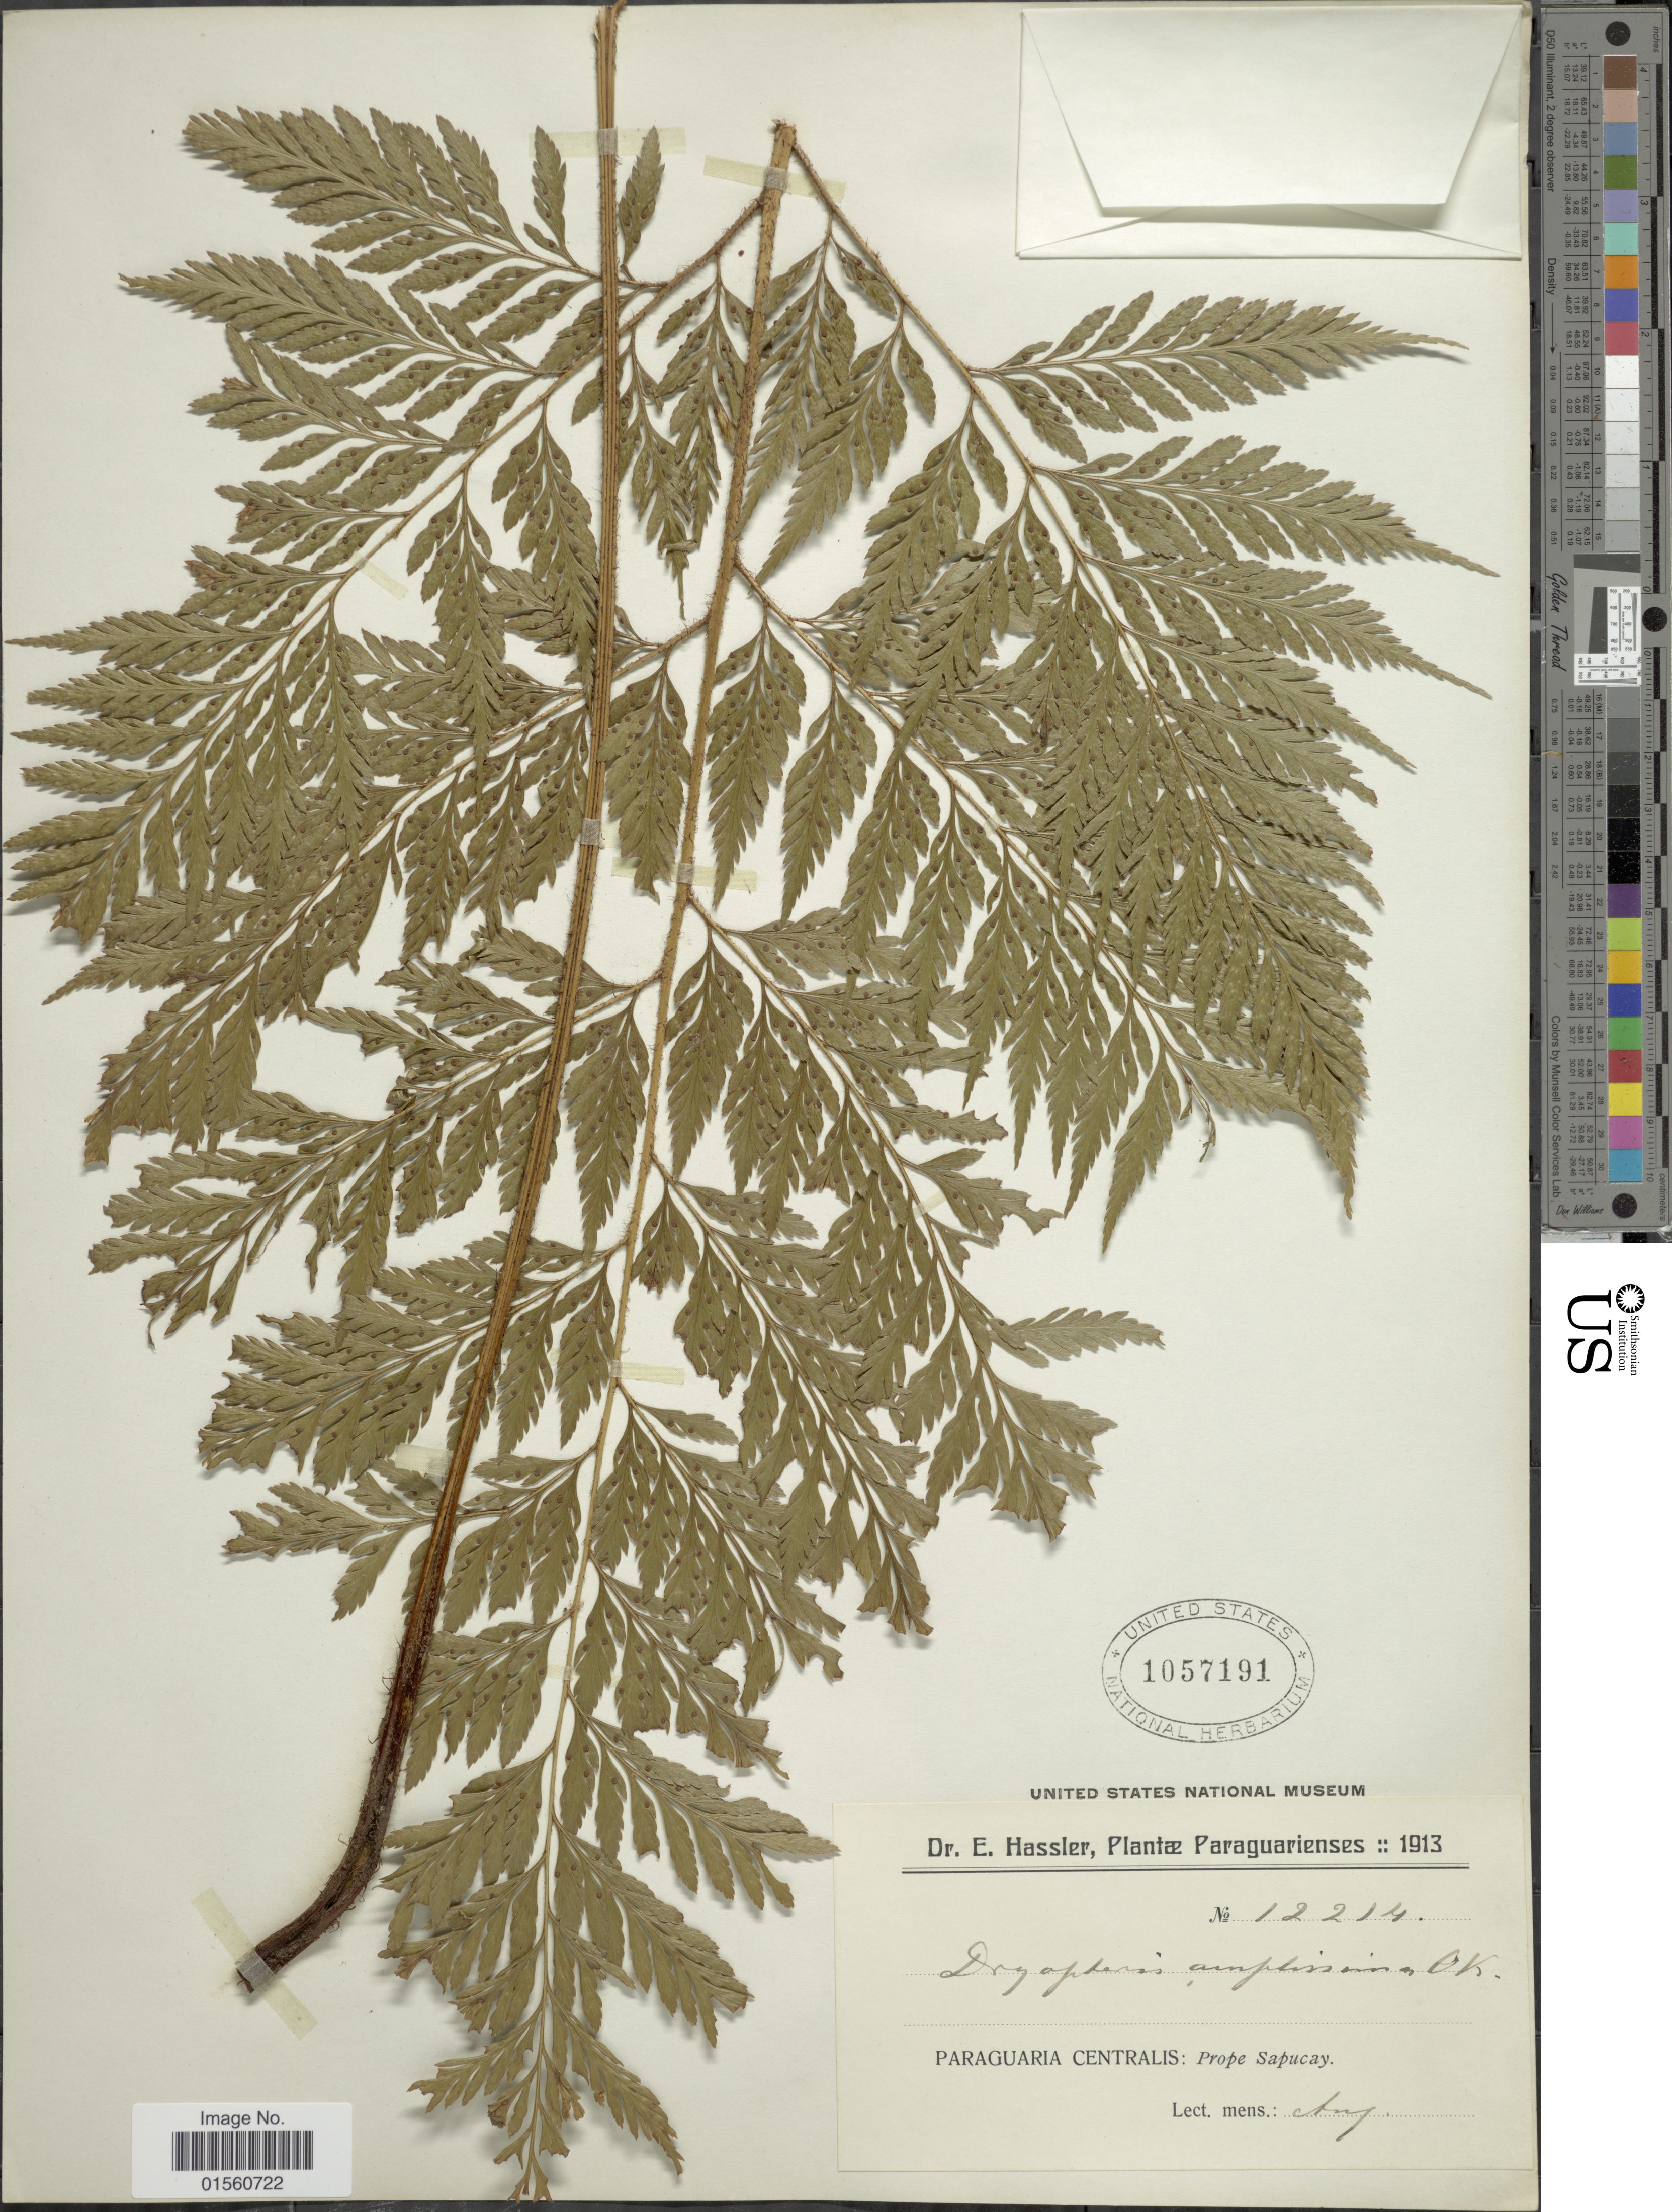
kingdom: Plantae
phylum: Tracheophyta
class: Polypodiopsida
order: Polypodiales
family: Dryopteridaceae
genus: Lastreopsis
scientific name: Lastreopsis amplissima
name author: (C. Presl) Tindale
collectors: E. Hassler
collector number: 12214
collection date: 1913-08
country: Paraguay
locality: Paraguaria Centralis: Prope Sapucay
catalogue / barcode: US 1057191